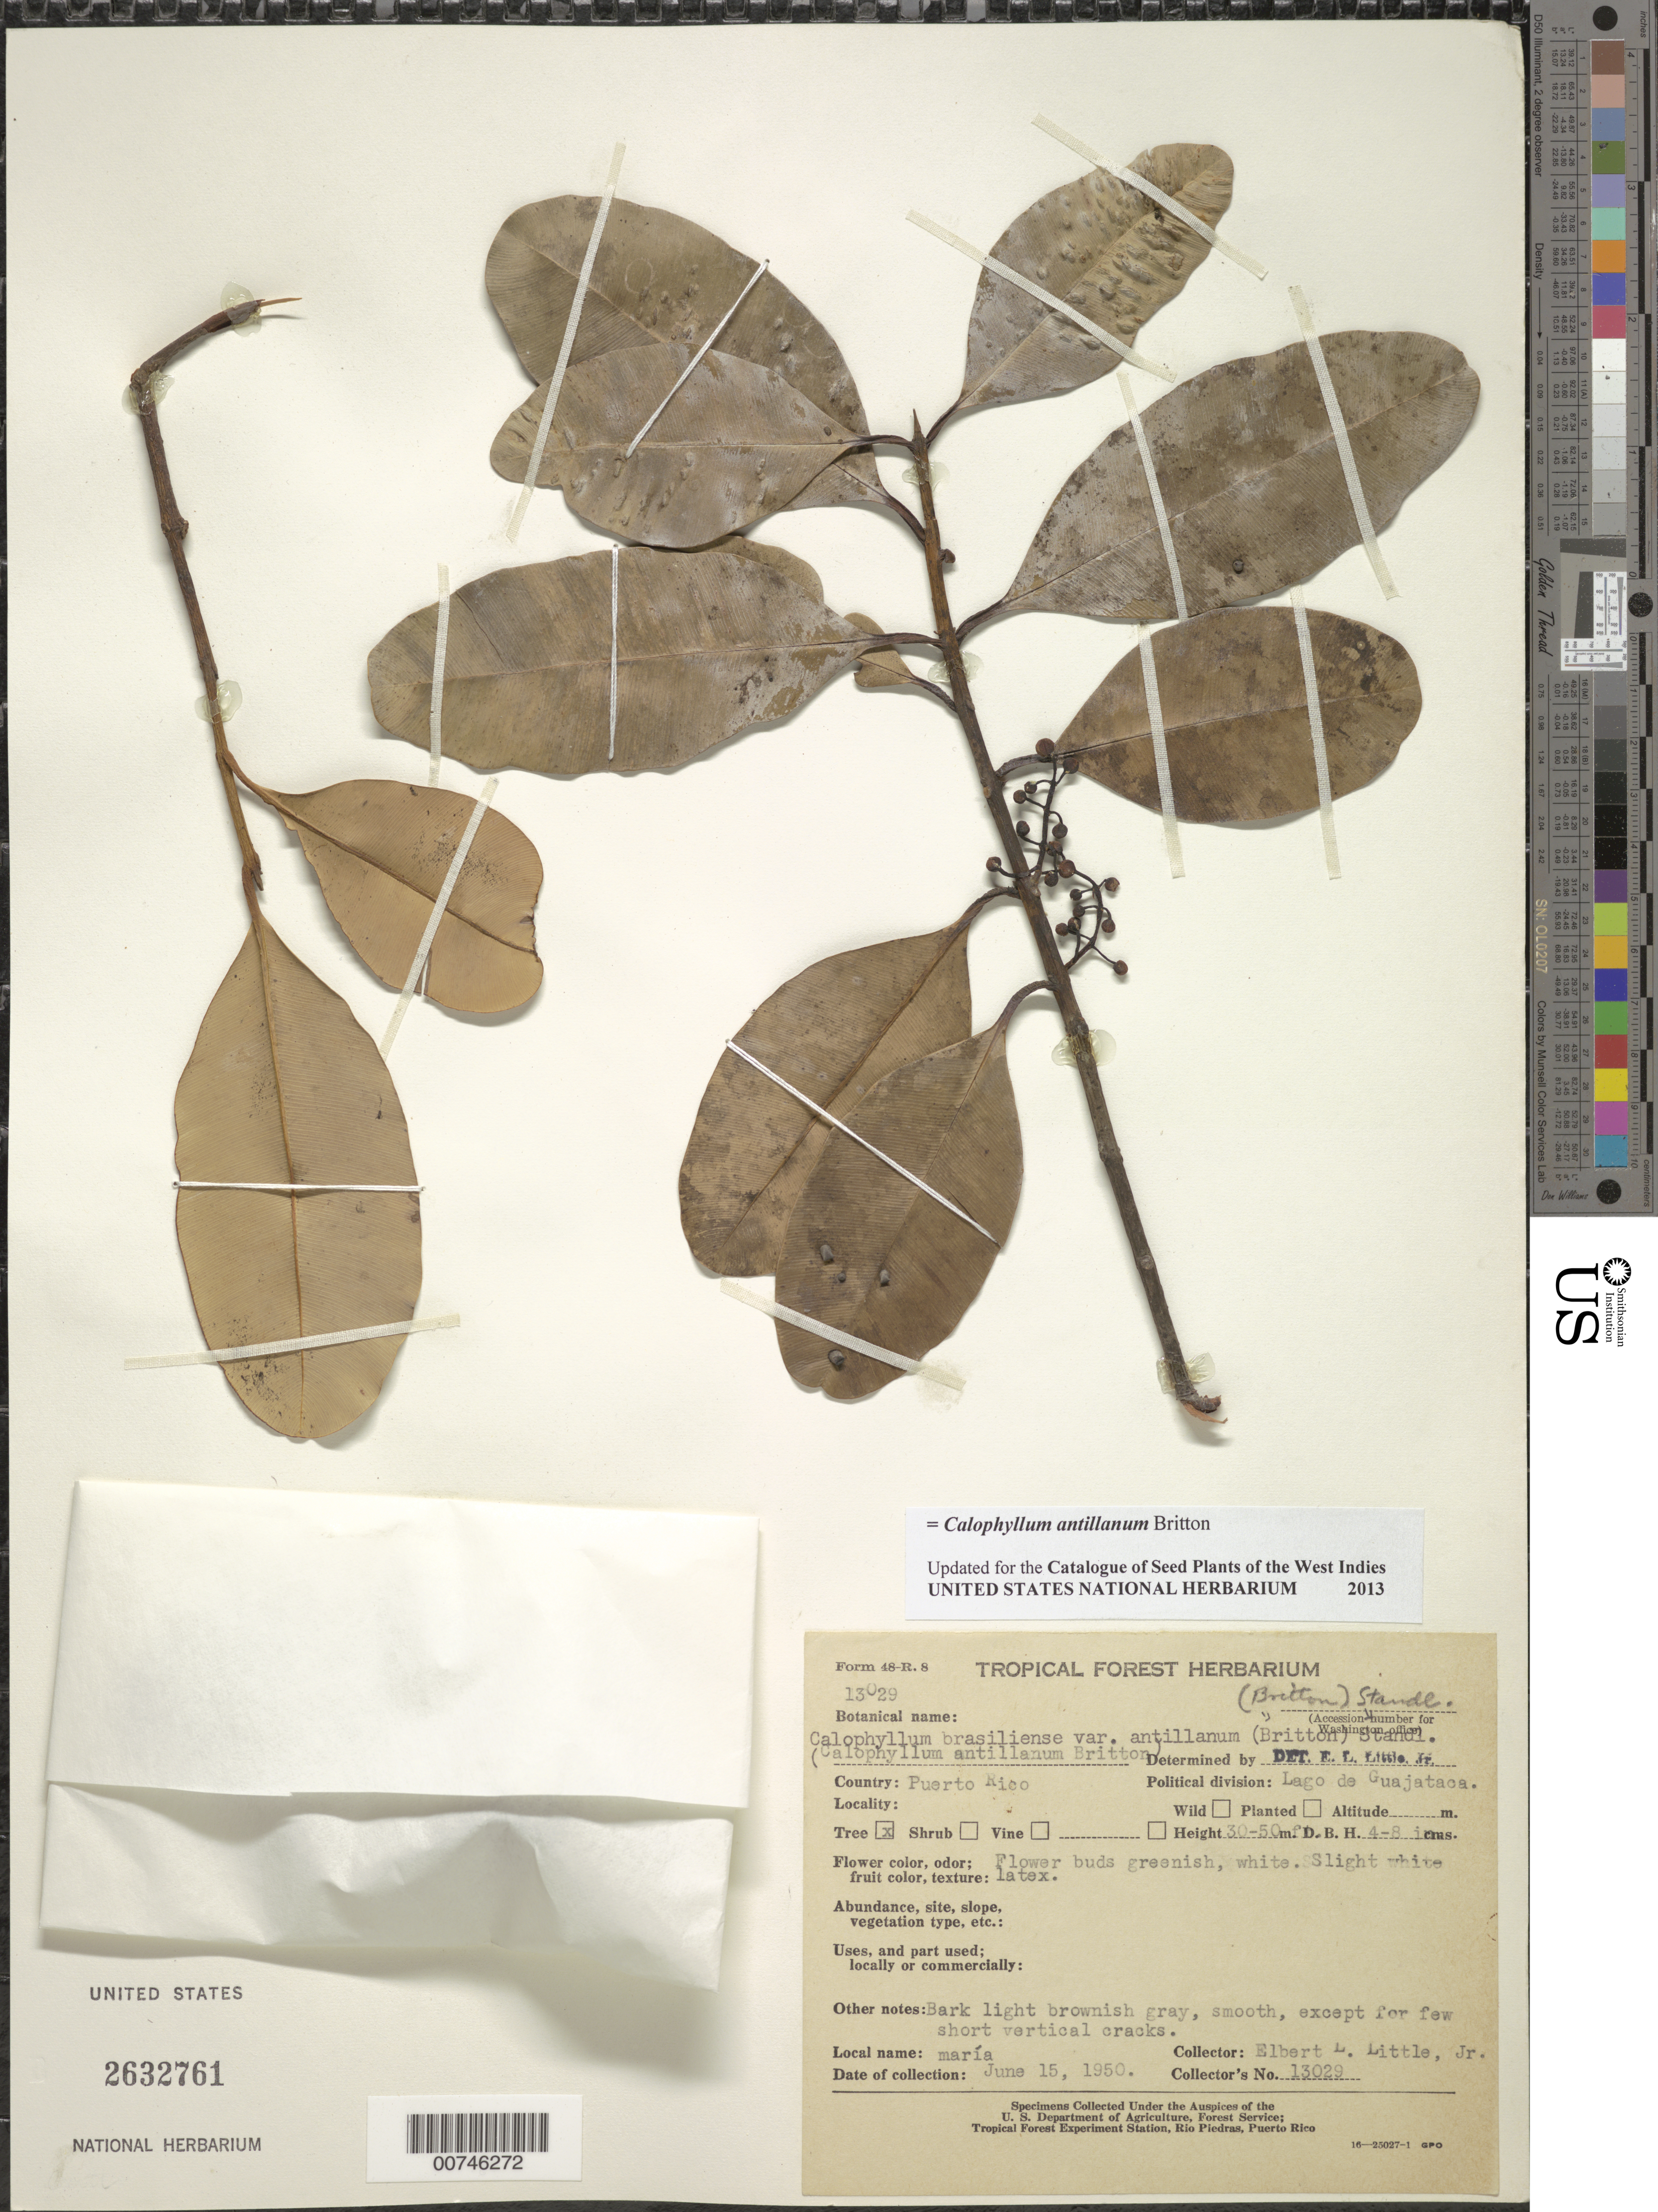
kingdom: Plantae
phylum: Tracheophyta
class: Magnoliopsida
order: Malpighiales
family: Calophyllaceae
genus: Calophyllum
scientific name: Calophyllum antillanum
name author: Britton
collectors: E. L. Little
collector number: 13029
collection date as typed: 15 Jun 1950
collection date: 1950-06-15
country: Puerto Rico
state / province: Quebradillas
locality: Lago de Guajataca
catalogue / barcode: US 2632761